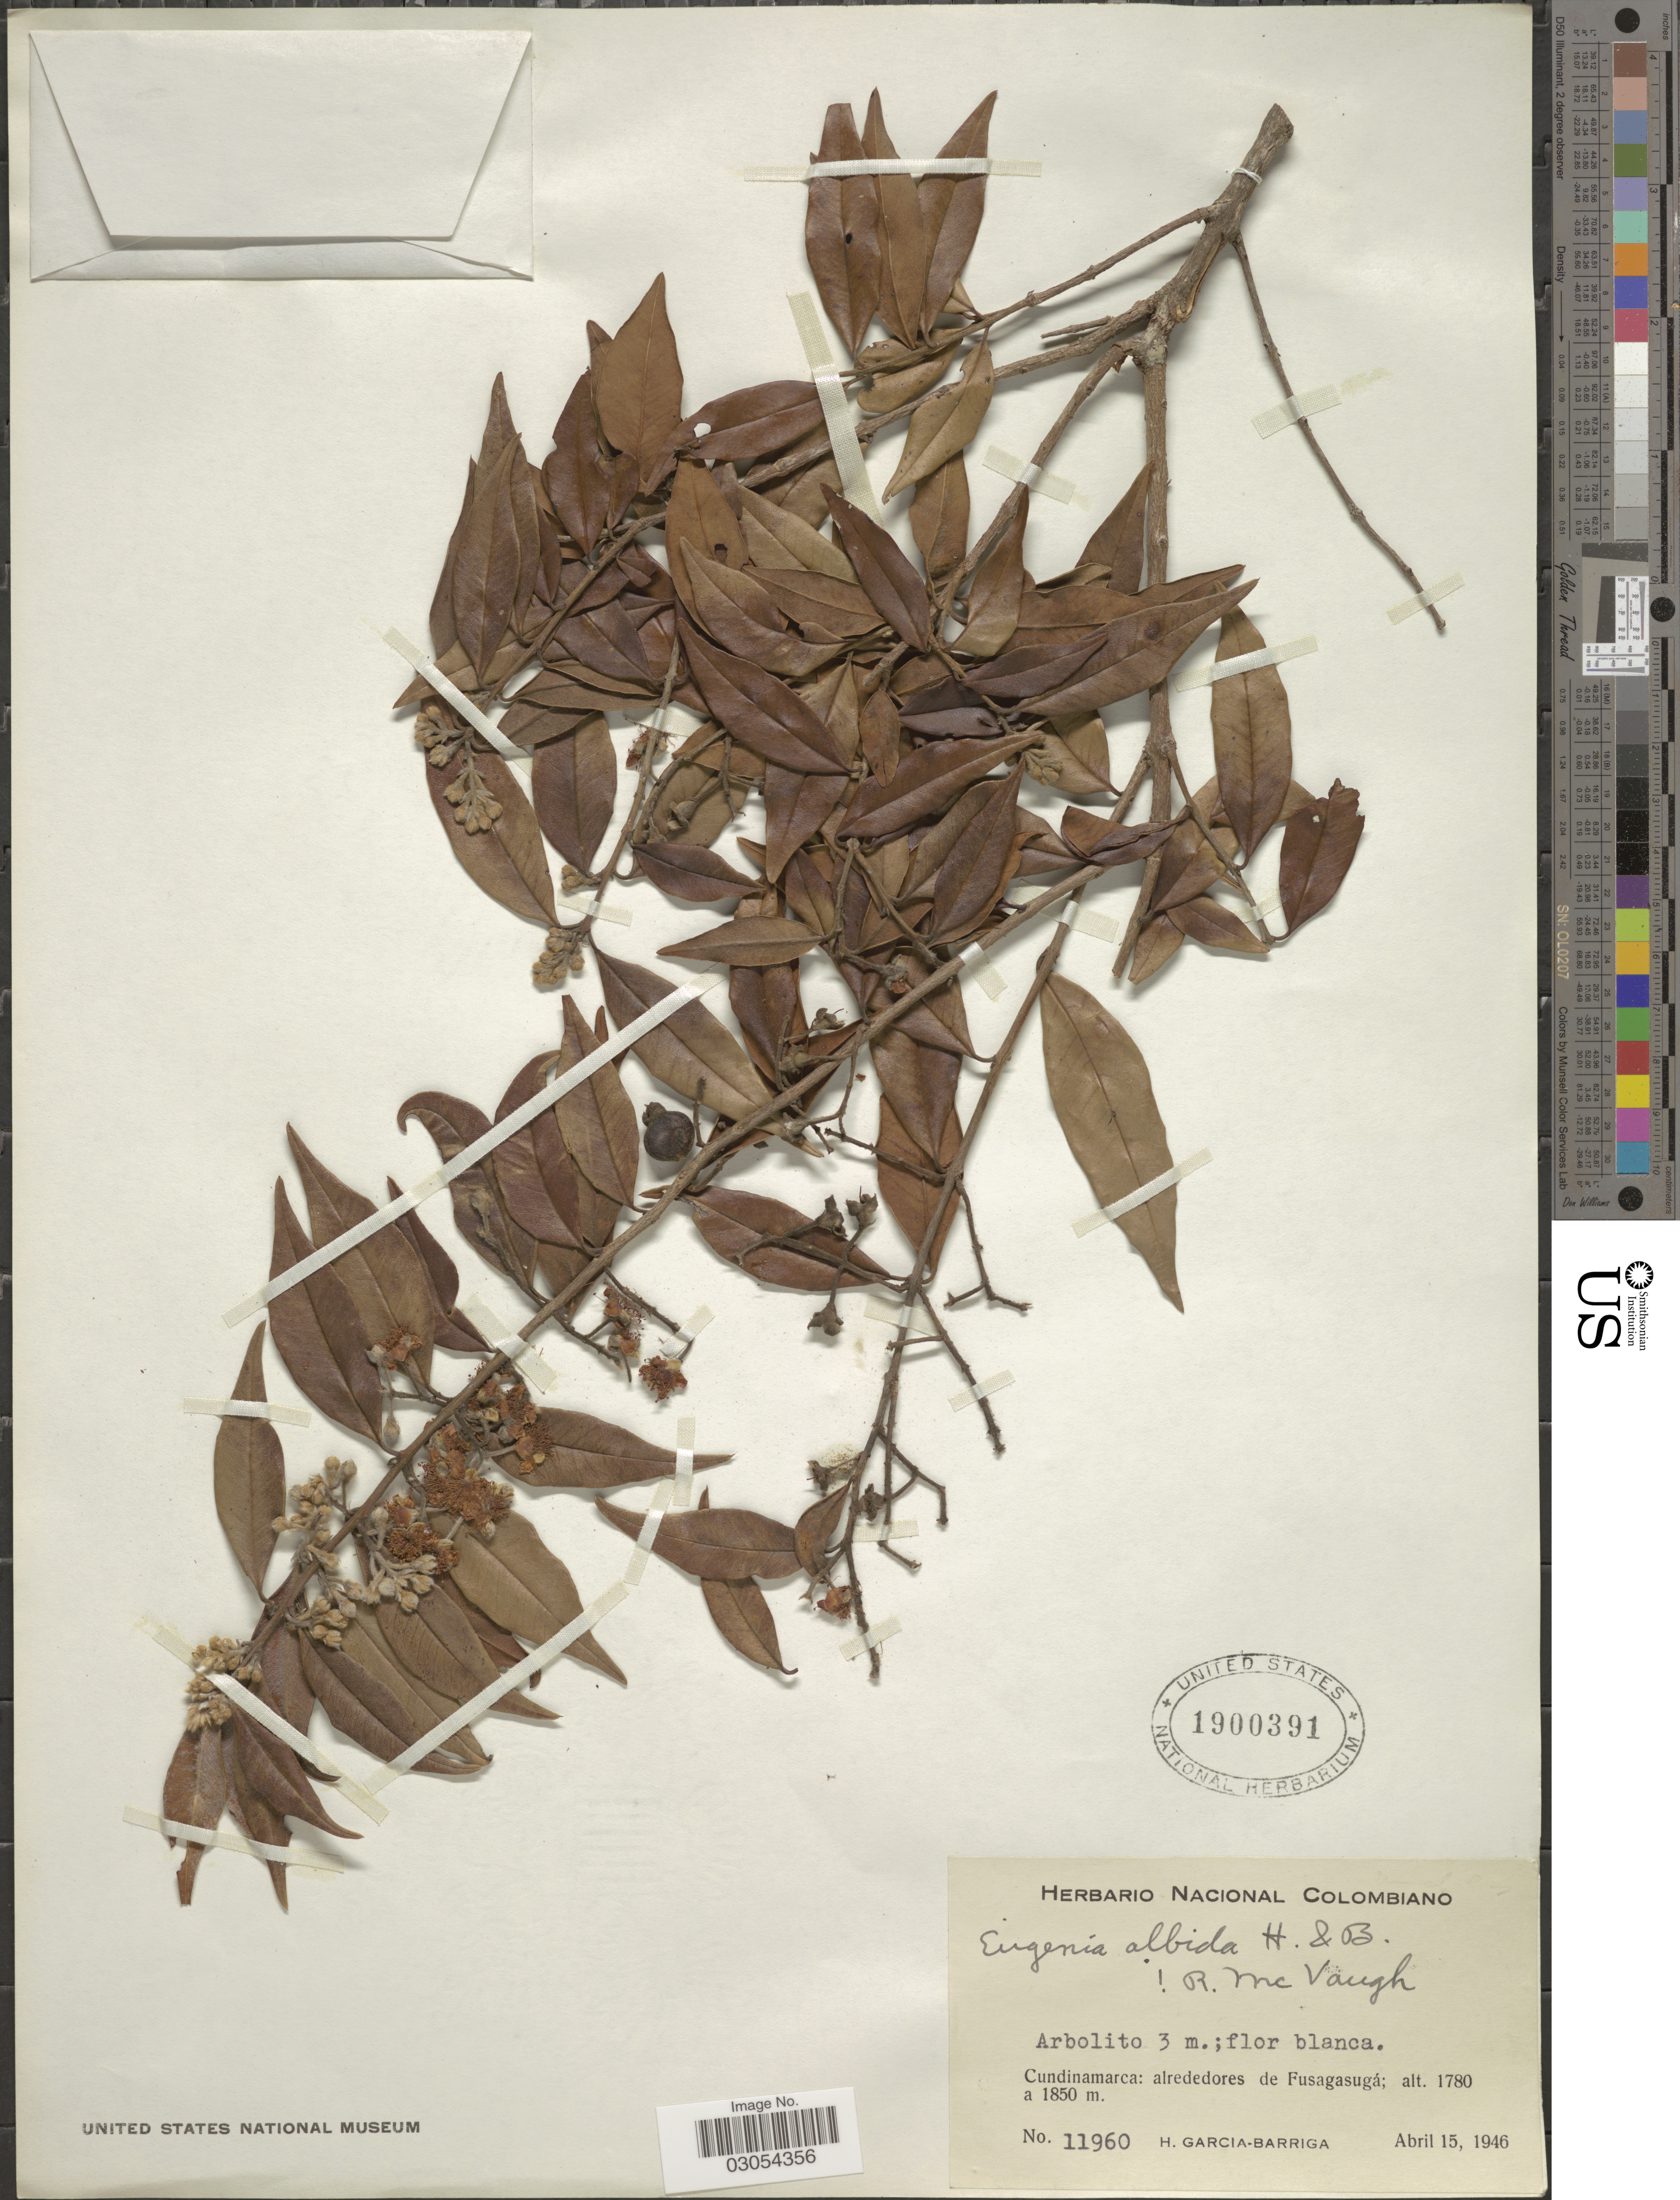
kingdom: Plantae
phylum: Tracheophyta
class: Magnoliopsida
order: Myrtales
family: Myrtaceae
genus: Eugenia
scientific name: Eugenia albida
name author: Humb. & Bonpl.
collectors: H. García Barriga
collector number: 11960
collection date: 1946-04-15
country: Colombia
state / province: Cundinamarca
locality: Cundinamarca: alrededores de Fusagasugá.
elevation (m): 1780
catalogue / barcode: US 1900391